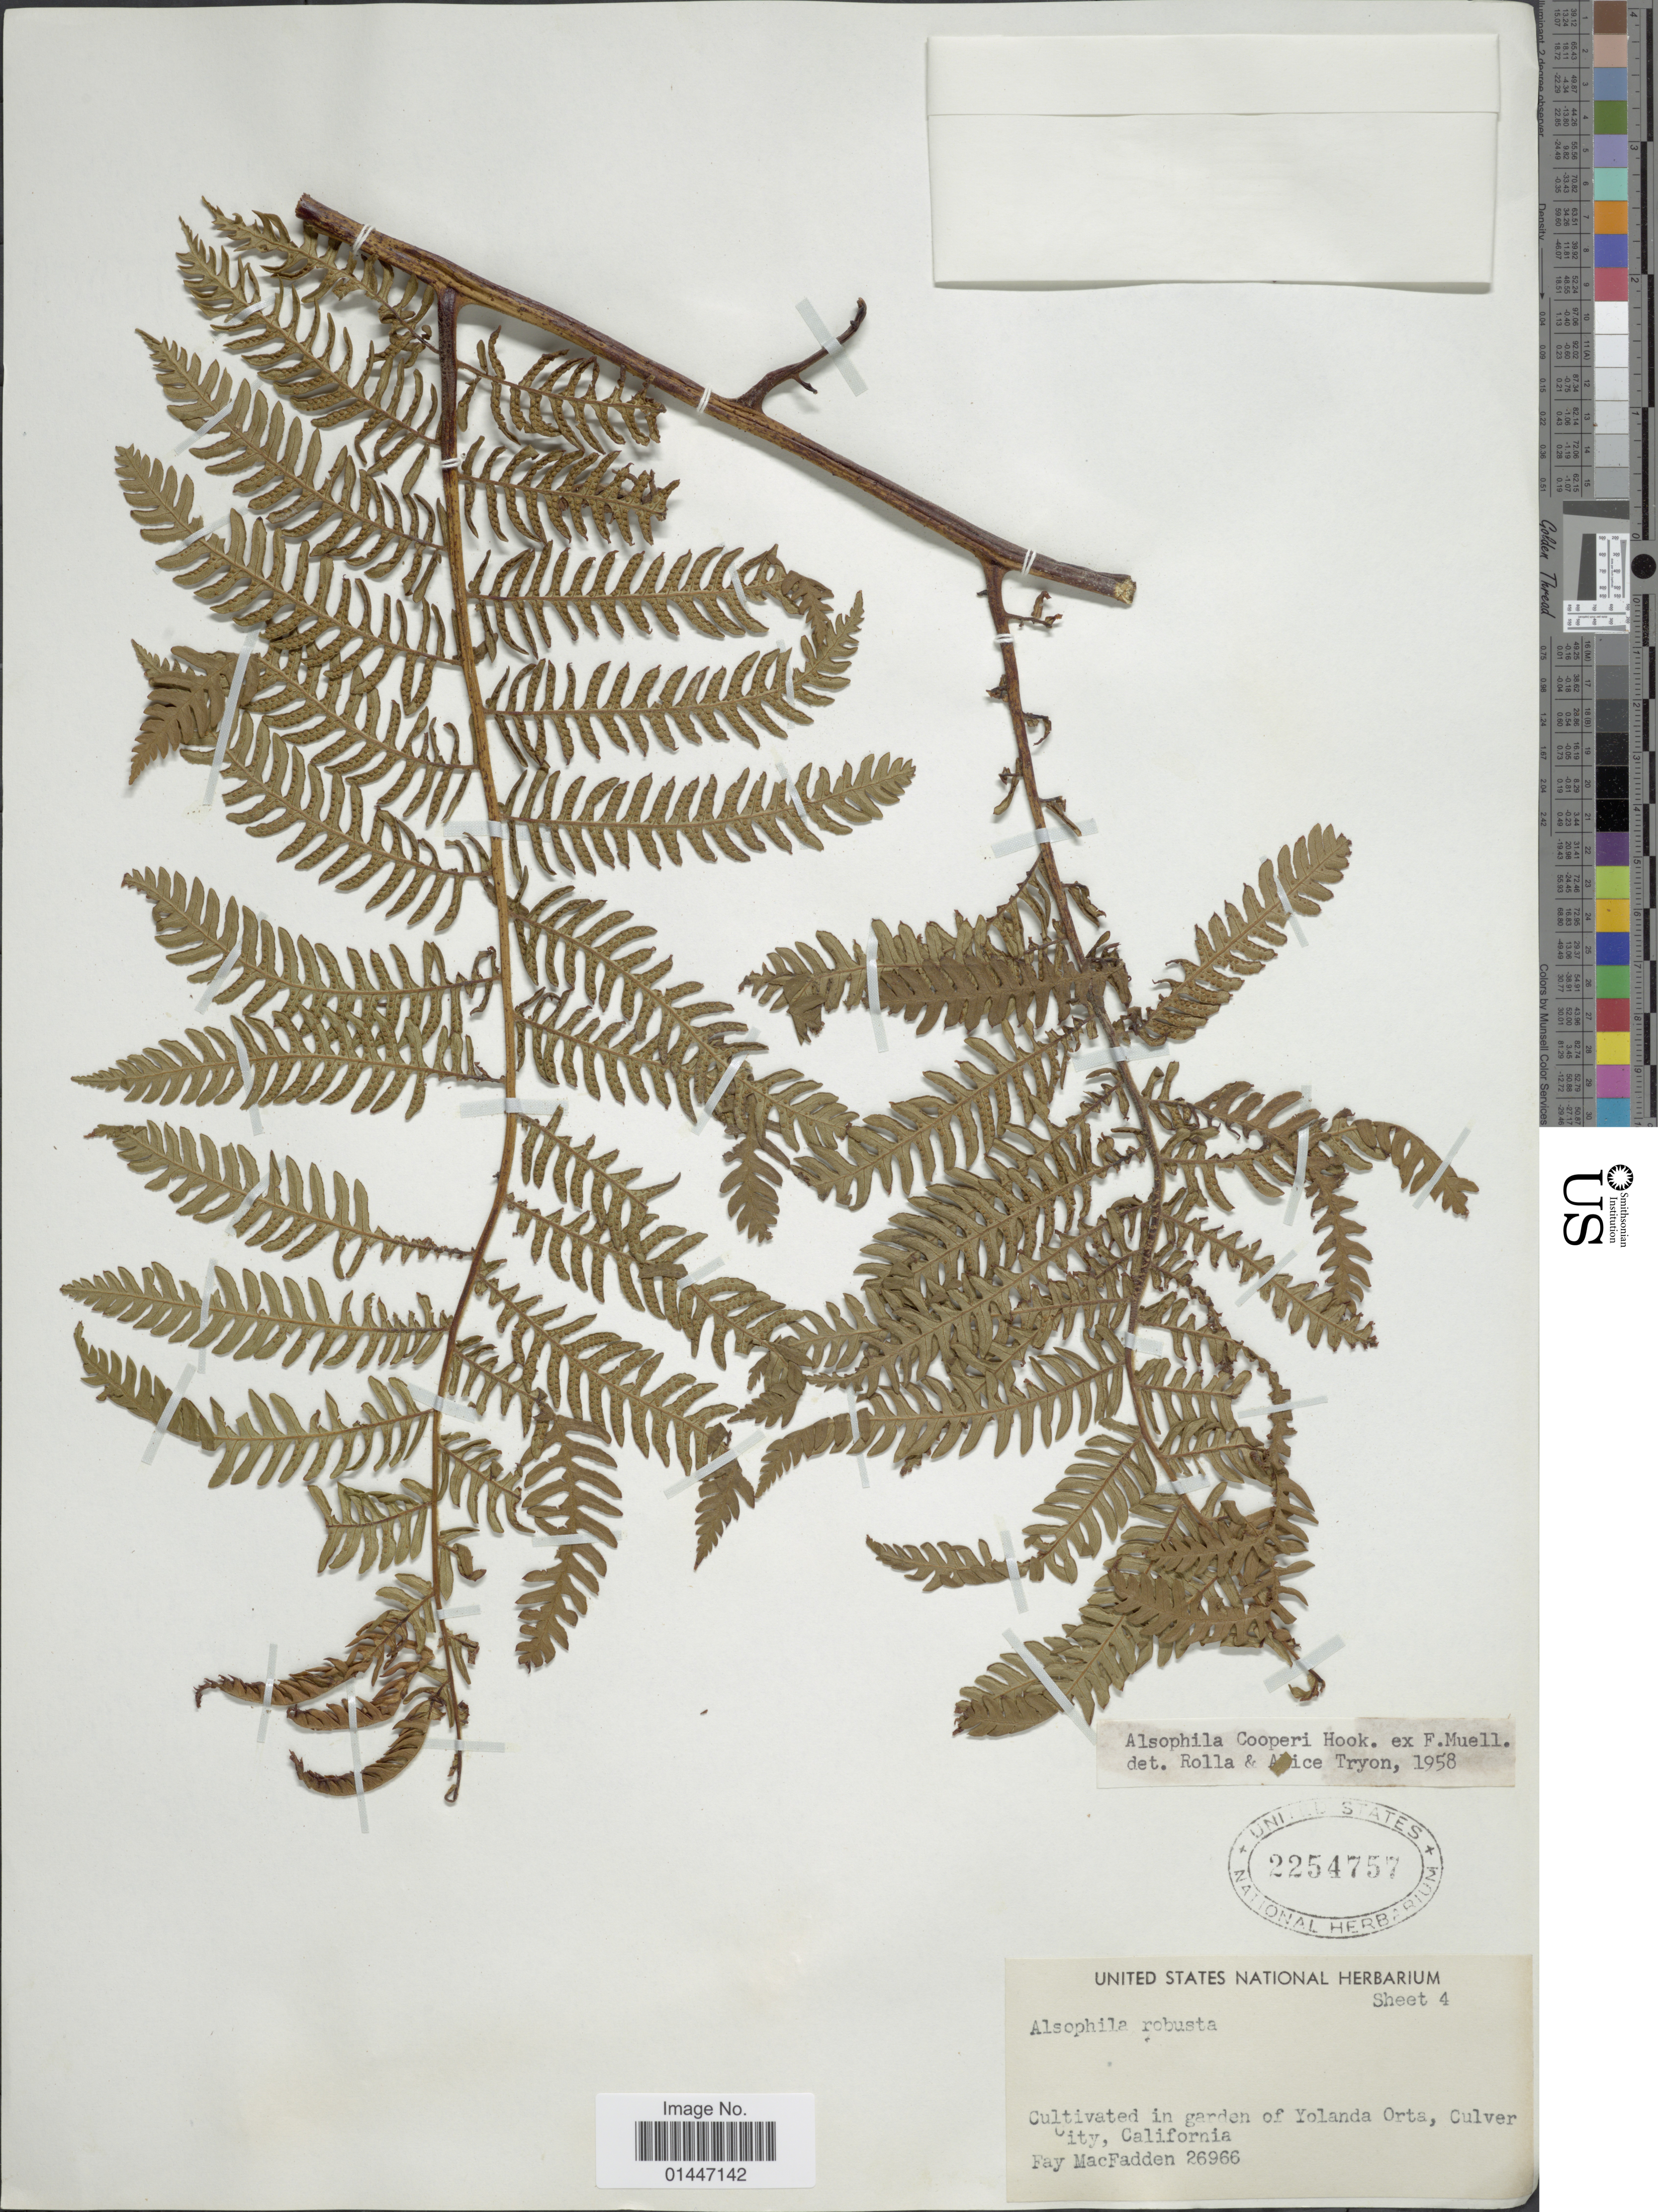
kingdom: Plantae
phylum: Tracheophyta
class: Polypodiopsida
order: Cyatheales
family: Cyatheaceae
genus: Sphaeropteris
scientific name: Sphaeropteris cooperi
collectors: F. MacFadden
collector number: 26966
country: United States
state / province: California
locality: In garden of Yolanda Orta, Culver City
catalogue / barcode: US 2254757